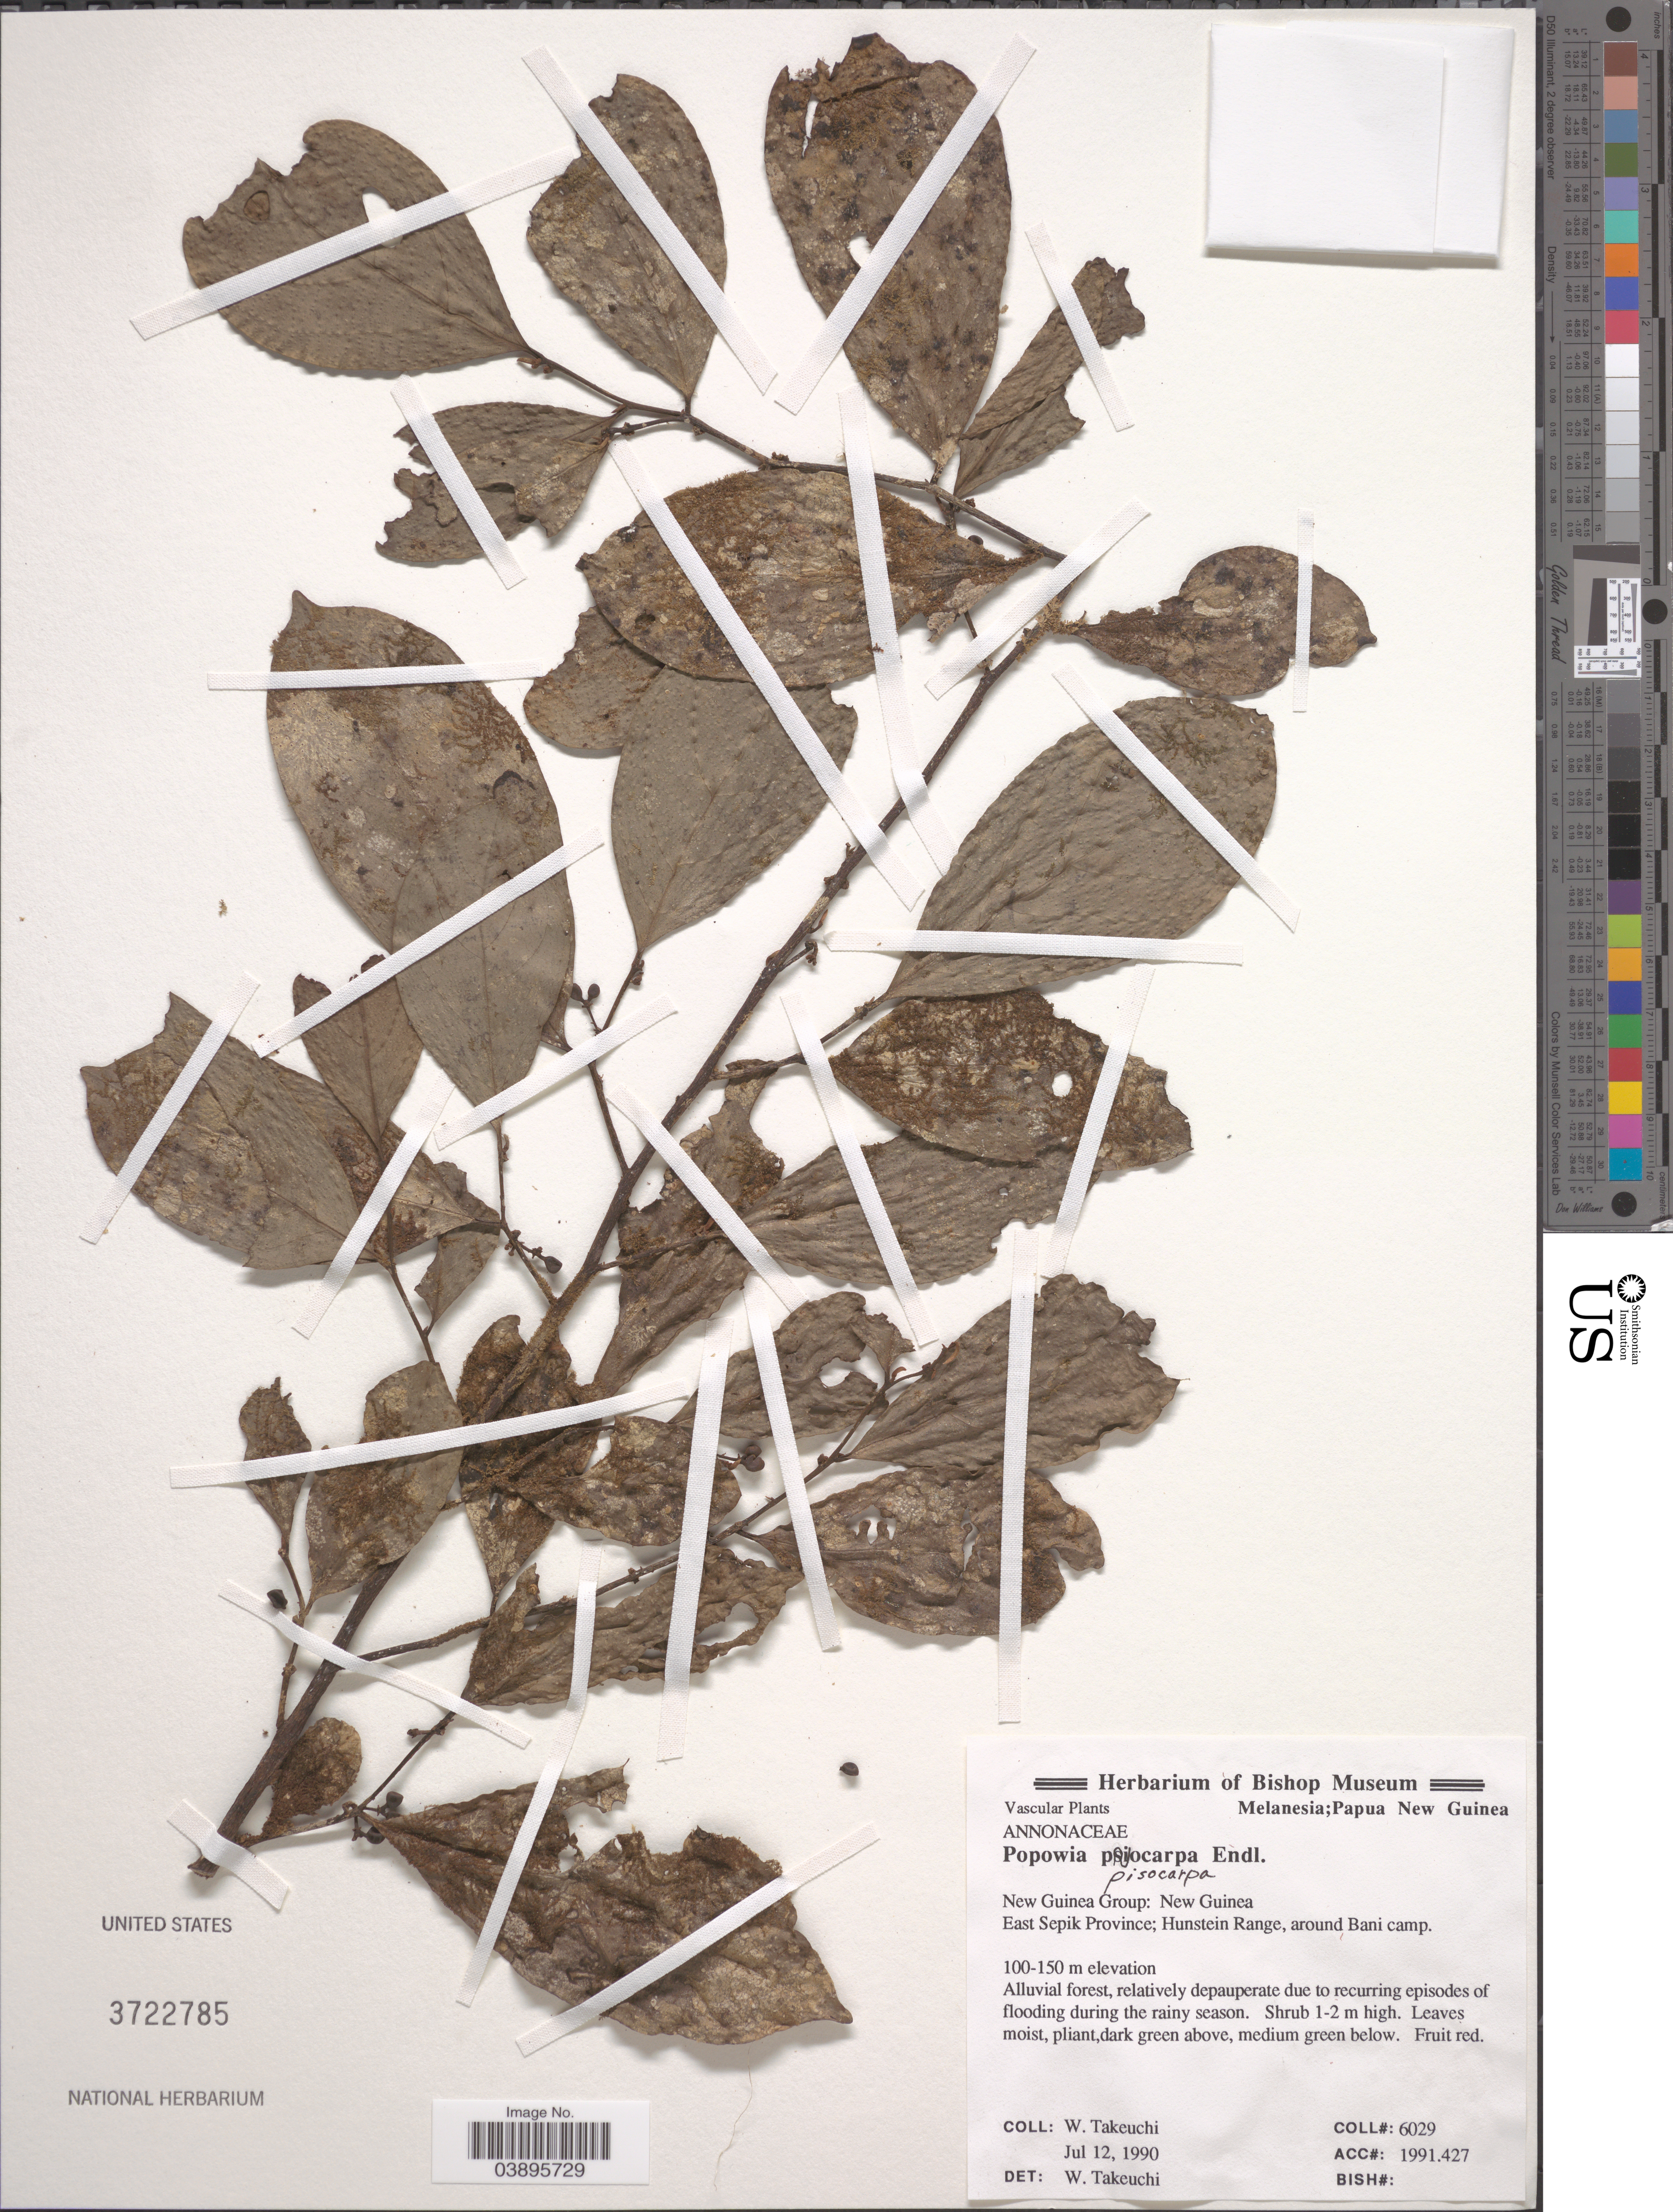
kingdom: Plantae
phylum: Tracheophyta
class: Magnoliopsida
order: Magnoliales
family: Annonaceae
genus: Popowia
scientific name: Popowia pisocarpa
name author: (Blume) Endl.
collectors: W. Takeuchi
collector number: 6029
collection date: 1990-07-12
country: Papua New Guinea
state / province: East Sepik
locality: New Guinea Group: New Guinea. Hunstein Range, around Bani camp.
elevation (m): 100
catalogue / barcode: US 3722785